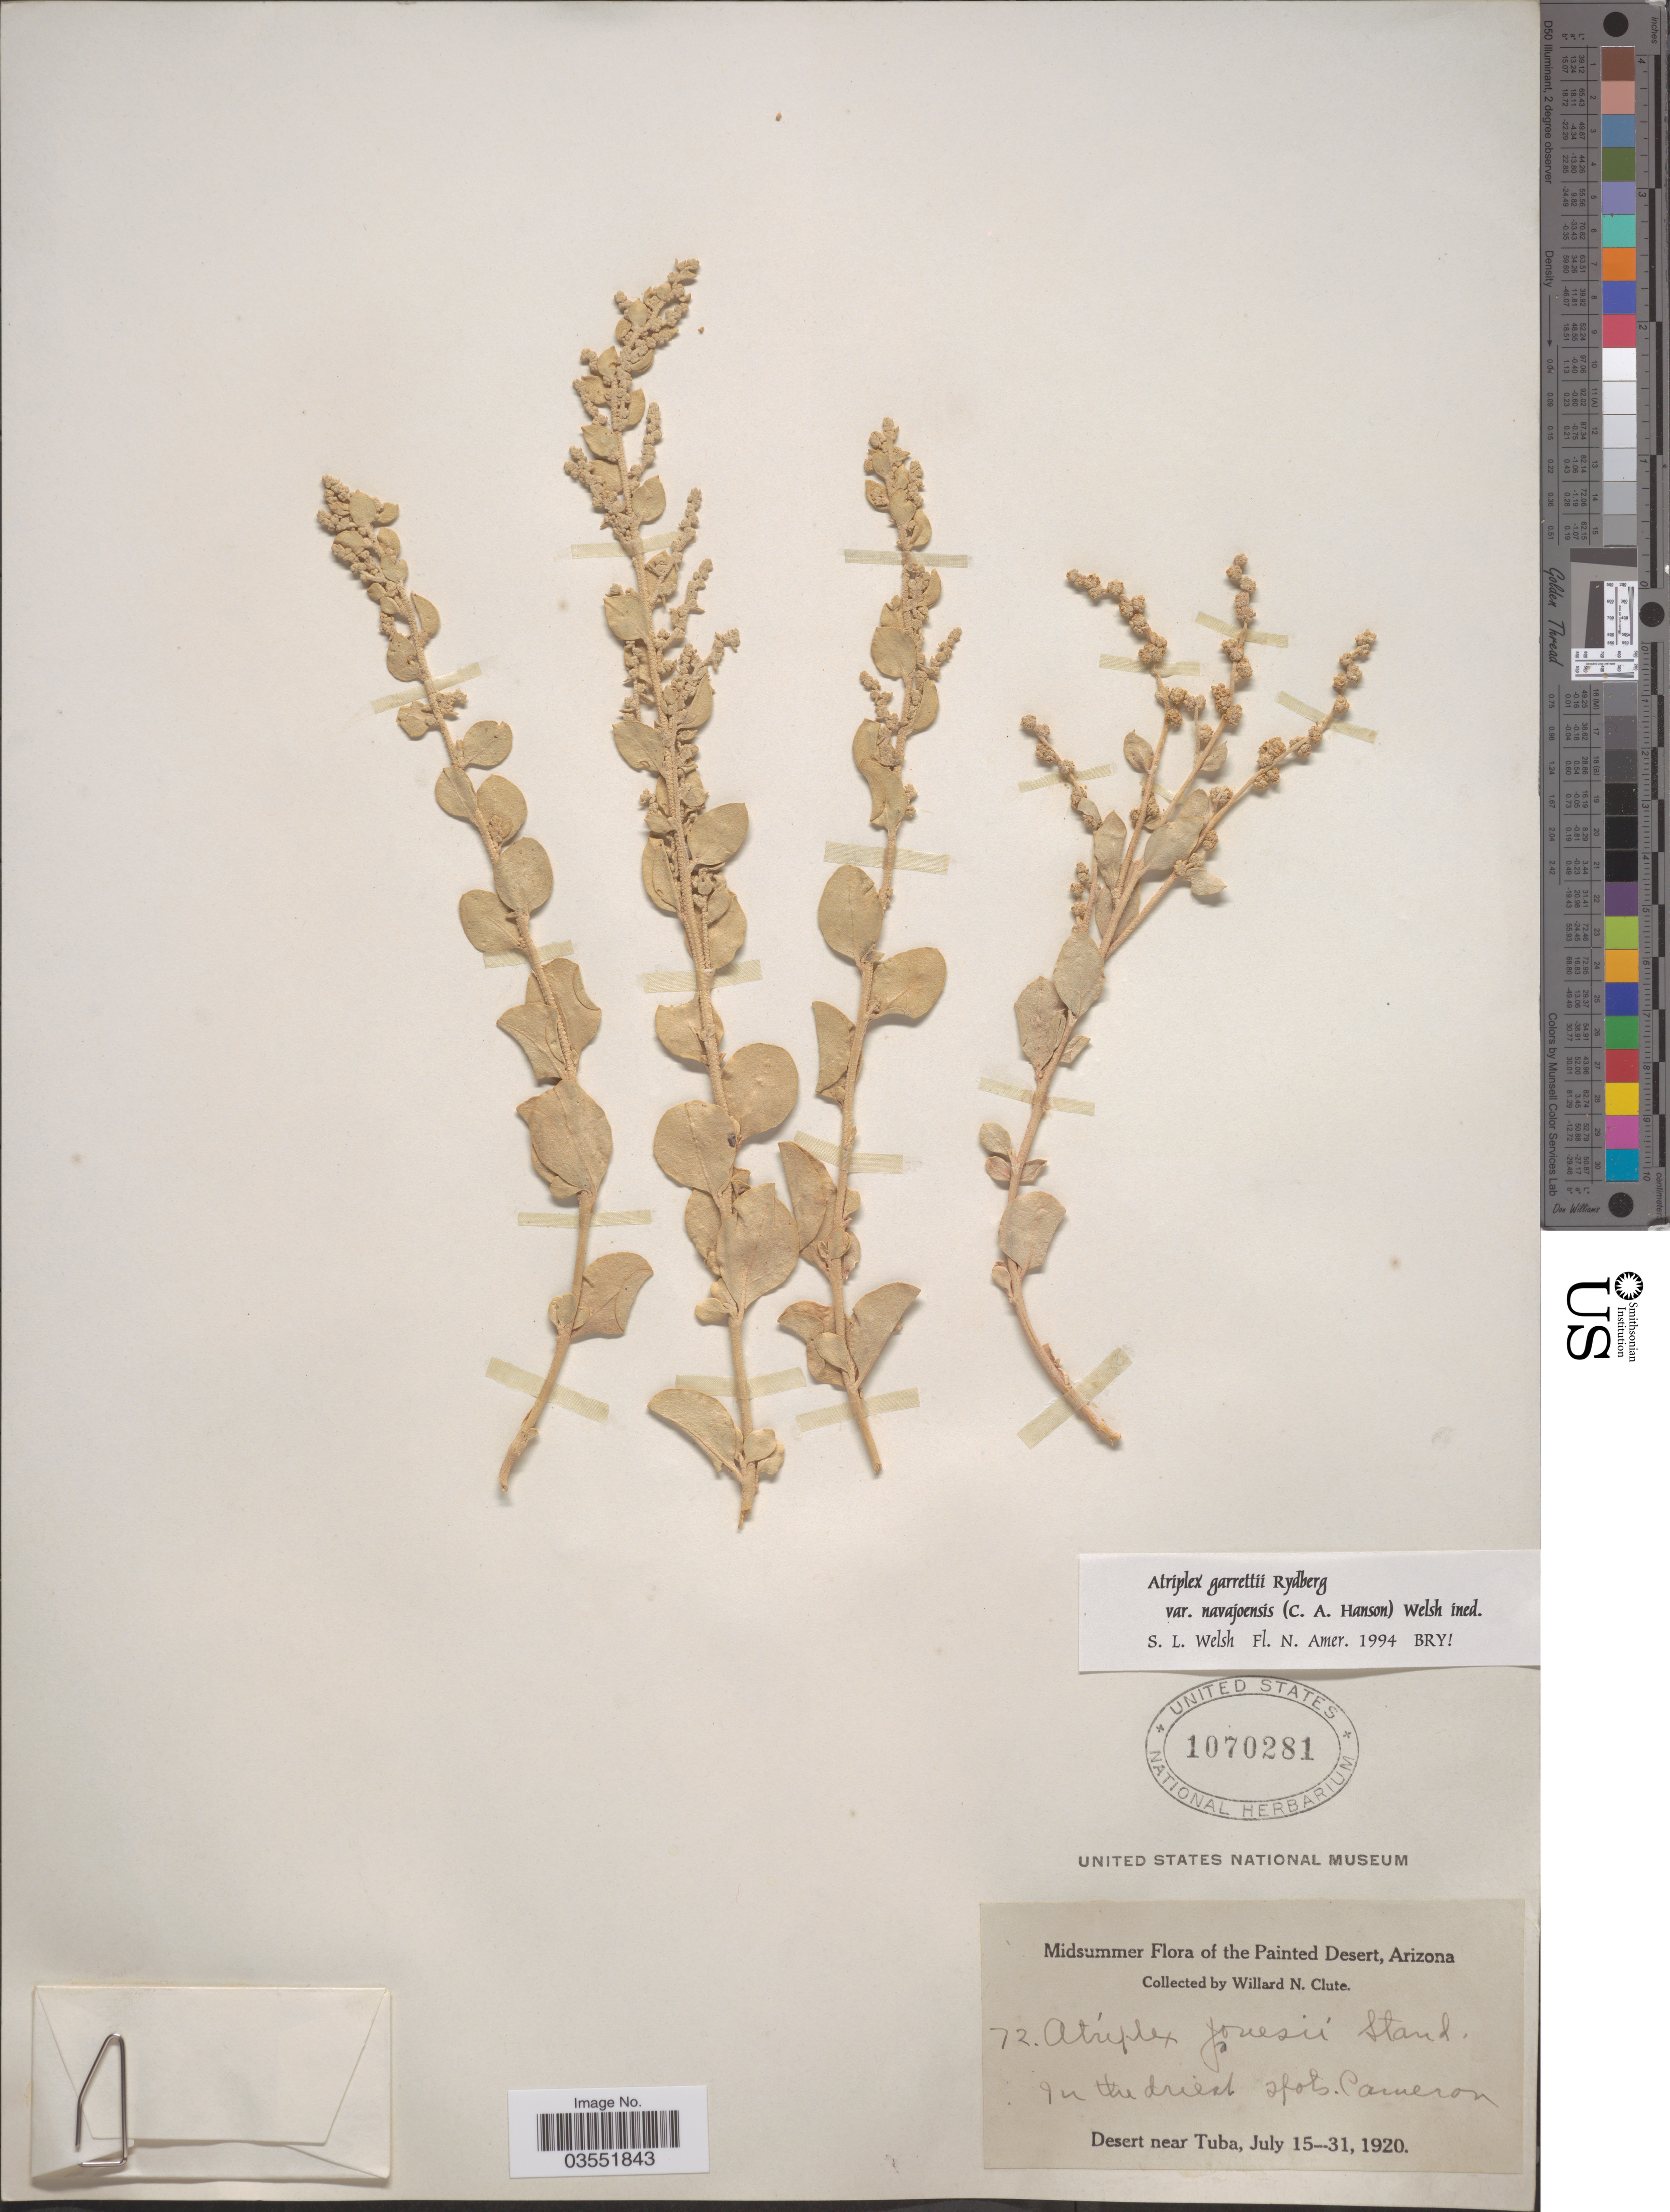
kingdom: Plantae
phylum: Tracheophyta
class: Magnoliopsida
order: Caryophyllales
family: Amaranthaceae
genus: Atriplex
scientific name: Atriplex garrettii var. navajoensis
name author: (C.A. Hanson) S.L. Welsh & Crompton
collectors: W. N. Clute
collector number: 72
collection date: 1920-07-15/1920-07-31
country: United States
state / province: Arizona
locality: Painted desert. Cameron. Desert near Tuba.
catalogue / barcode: US 1070281